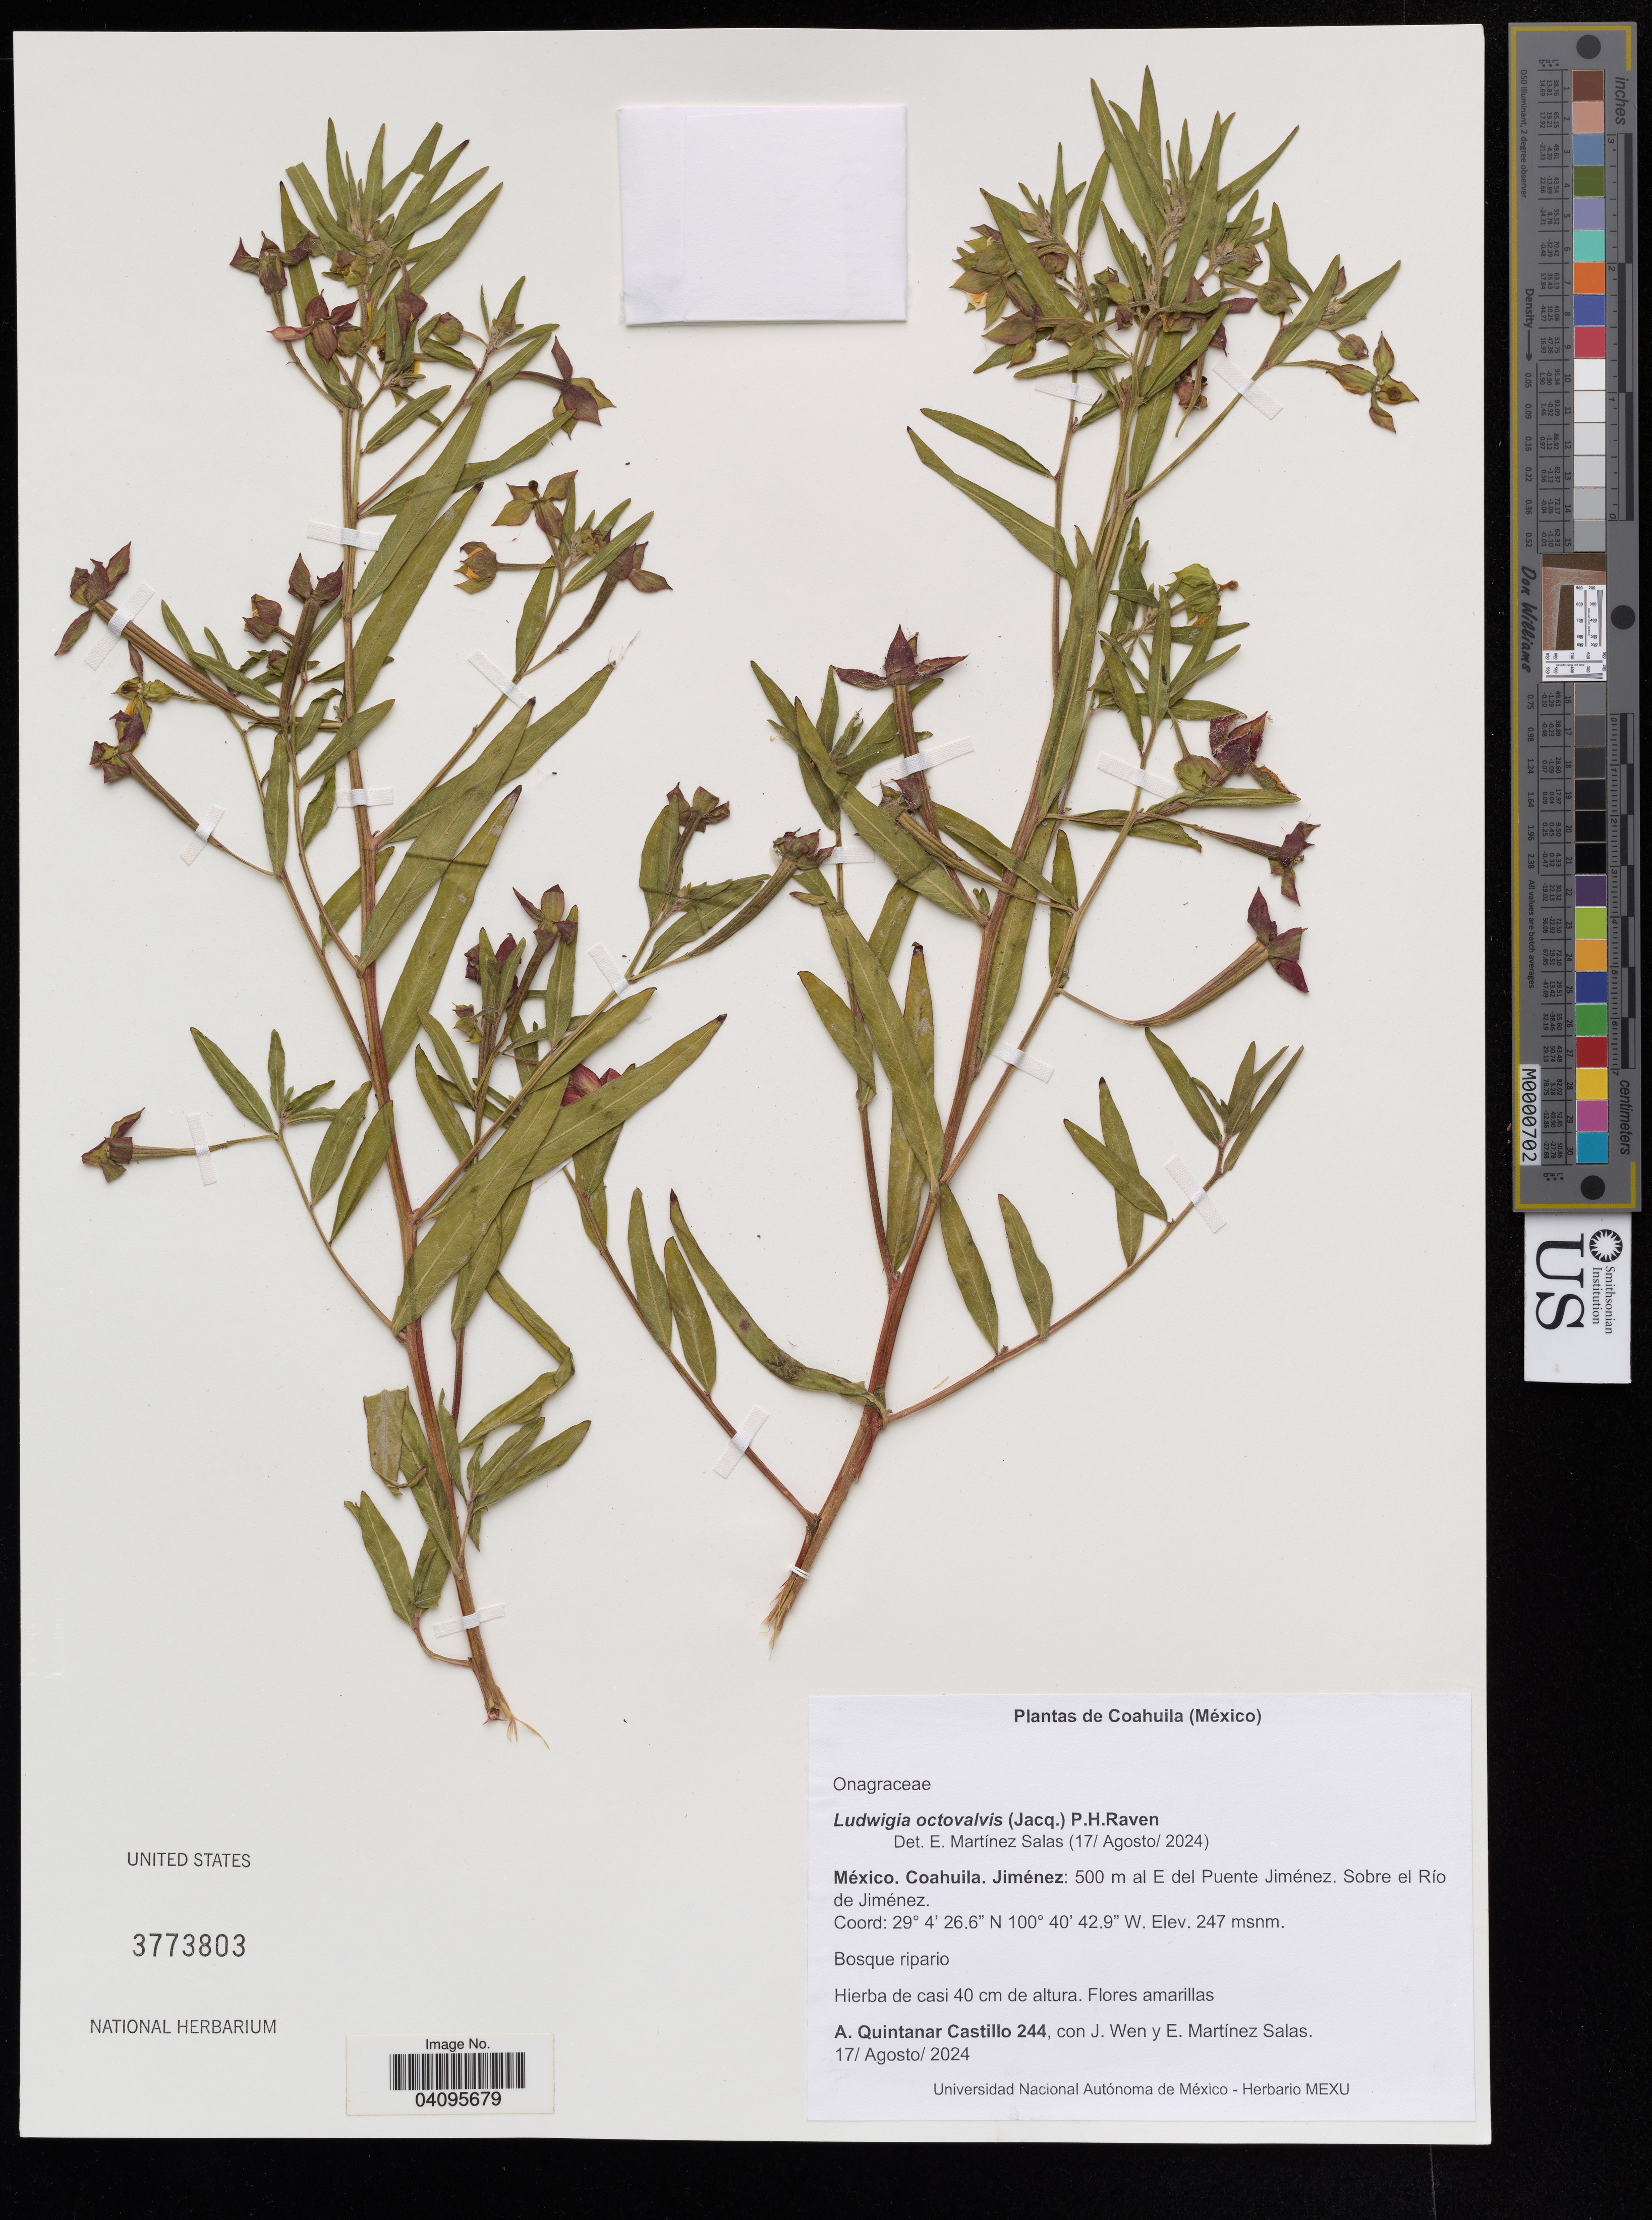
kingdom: Plantae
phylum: Tracheophyta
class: Magnoliopsida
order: Myrtales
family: Onagraceae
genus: Ludwigia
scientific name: Ludwigia octovalvis subsp. octovalvis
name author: (Jacq.) P.H. Raven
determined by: Martínez Salas, Esteban M.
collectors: A. Quintanar Castillo, J. Wen & E. M. Martínez S.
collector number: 244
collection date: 2024-08-17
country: Mexico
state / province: Coahuila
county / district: Jiménez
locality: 500 m to the E of Puente Jimenez. Near the Rio de Jimenez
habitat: Riparian forest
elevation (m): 247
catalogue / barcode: US 3773803